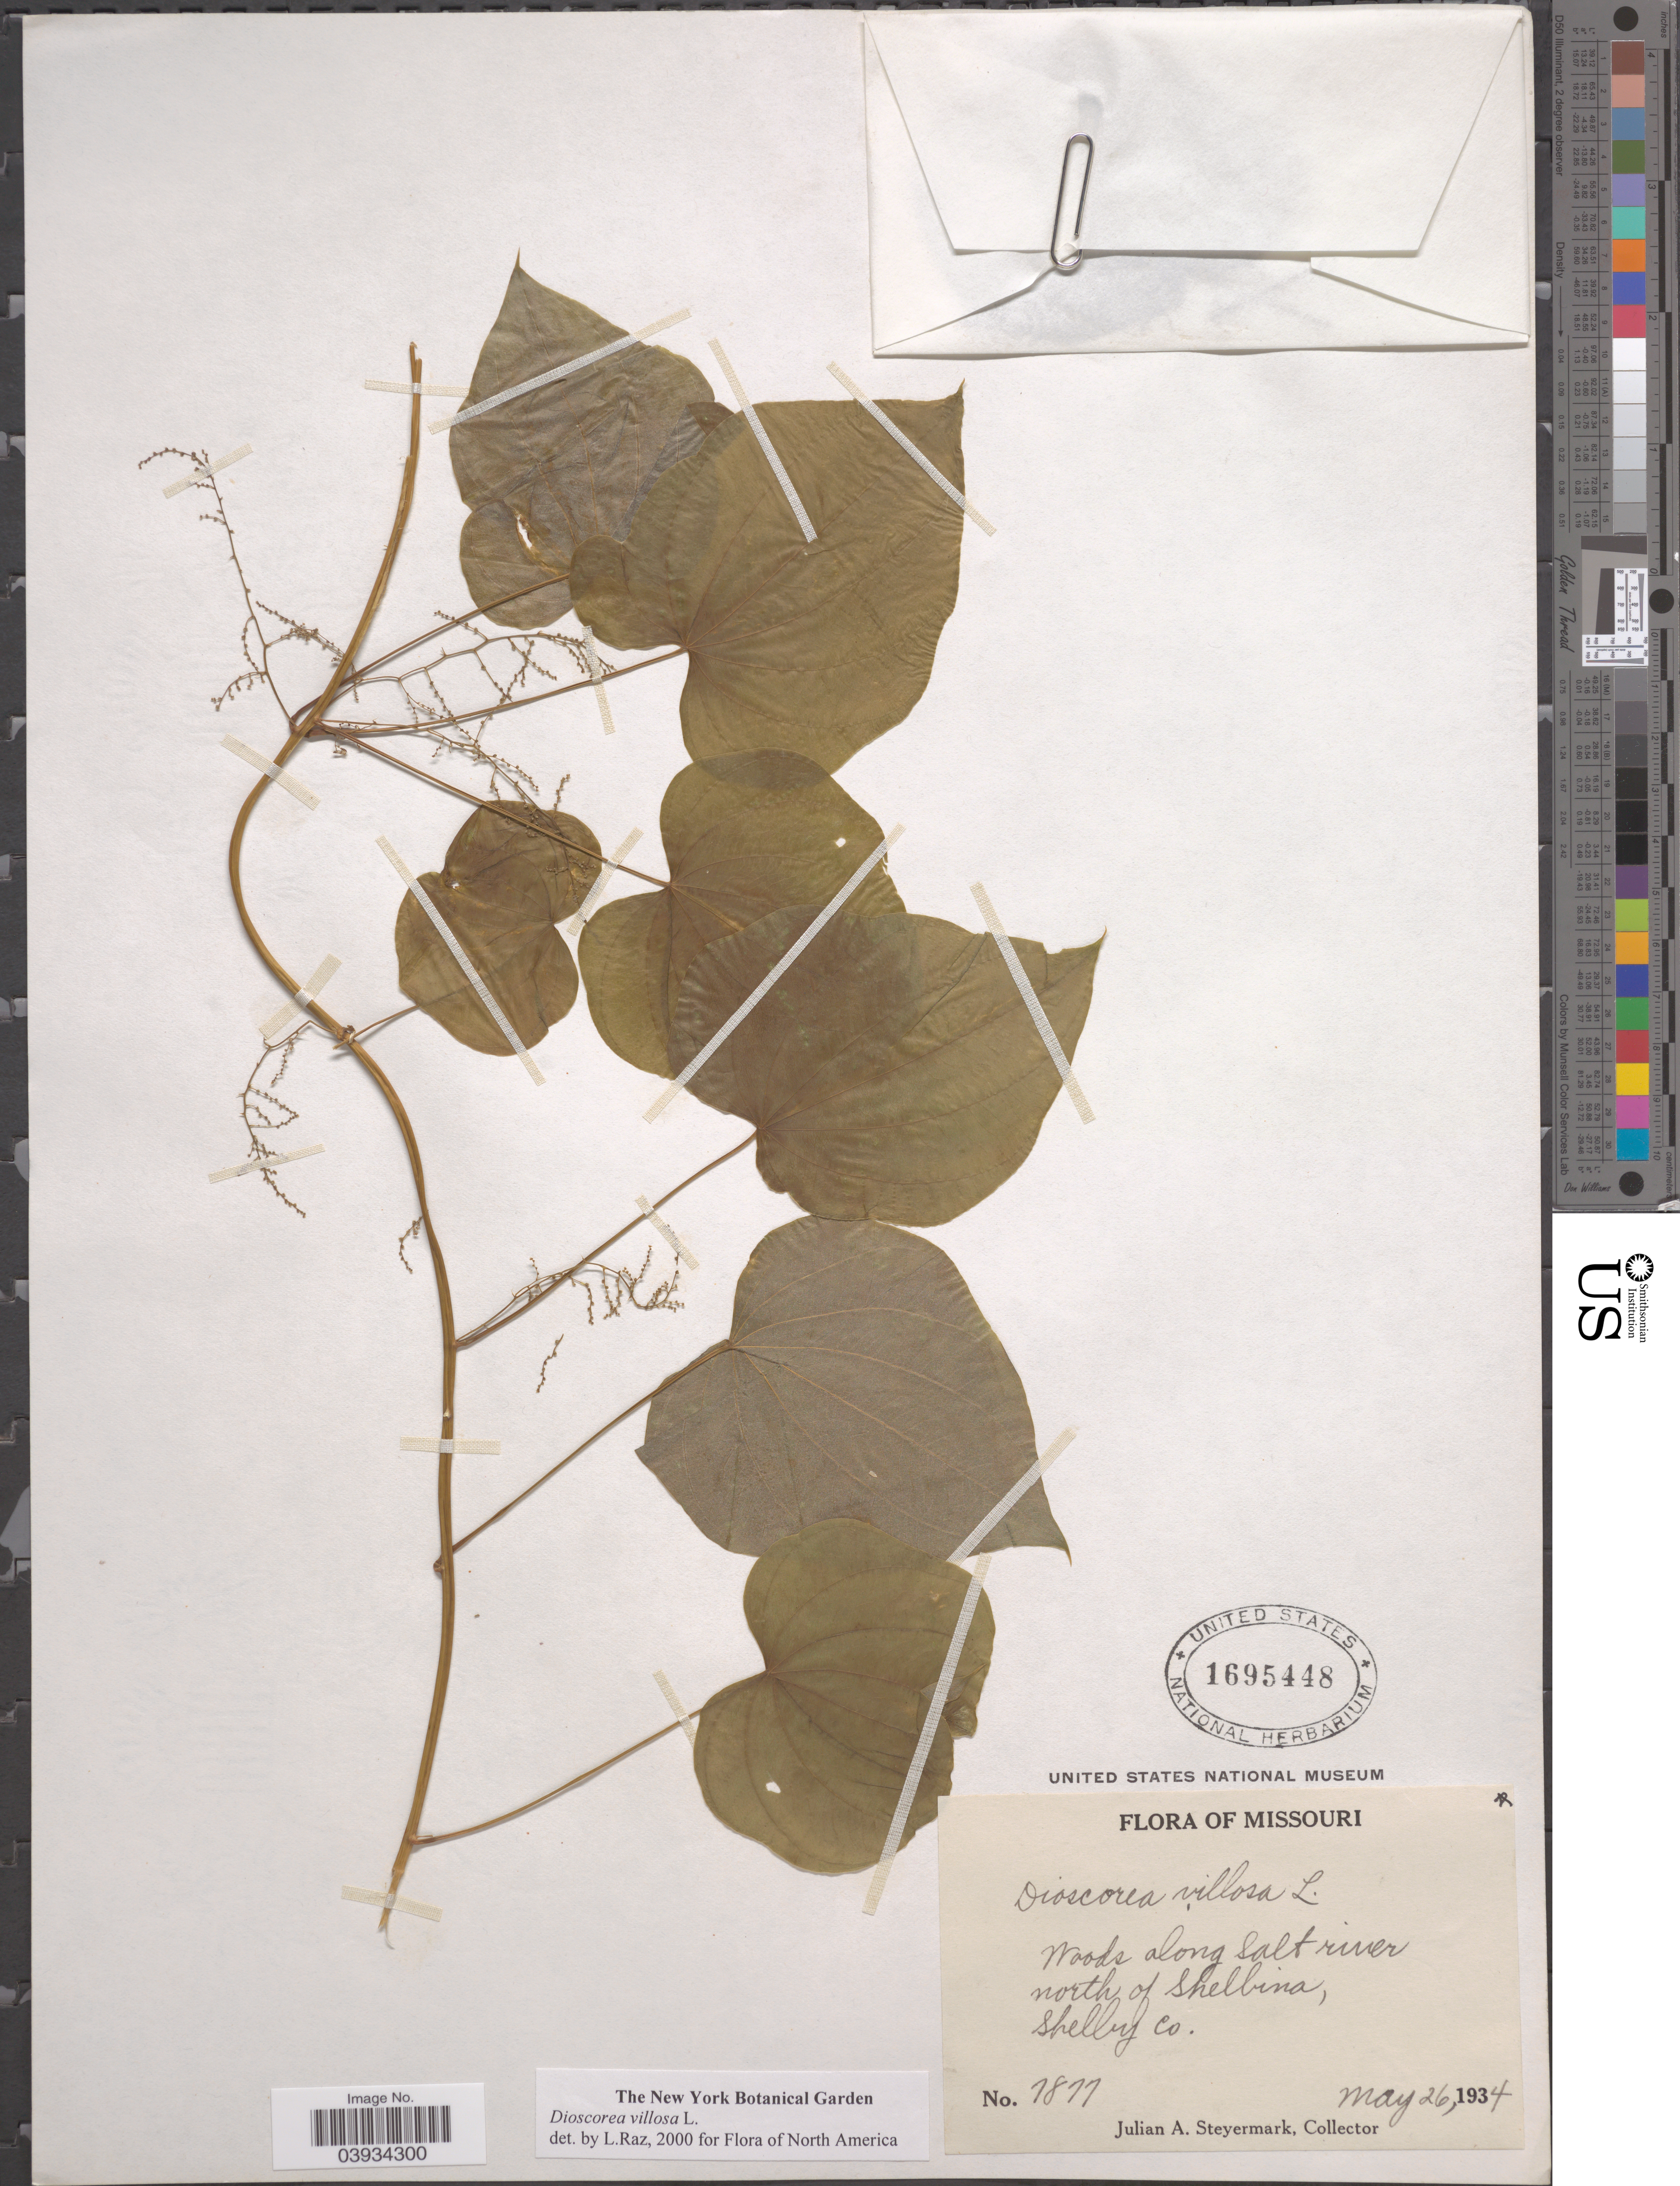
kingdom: Plantae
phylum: Tracheophyta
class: Liliopsida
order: Dioscoreales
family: Dioscoreaceae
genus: Dioscorea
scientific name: Dioscorea villosa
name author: L.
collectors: J. Steyermark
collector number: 7877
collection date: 1934-05-26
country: United States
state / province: Missouri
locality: Woods along Salt river north of Shelbina, Shelby Co.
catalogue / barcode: US 1695448